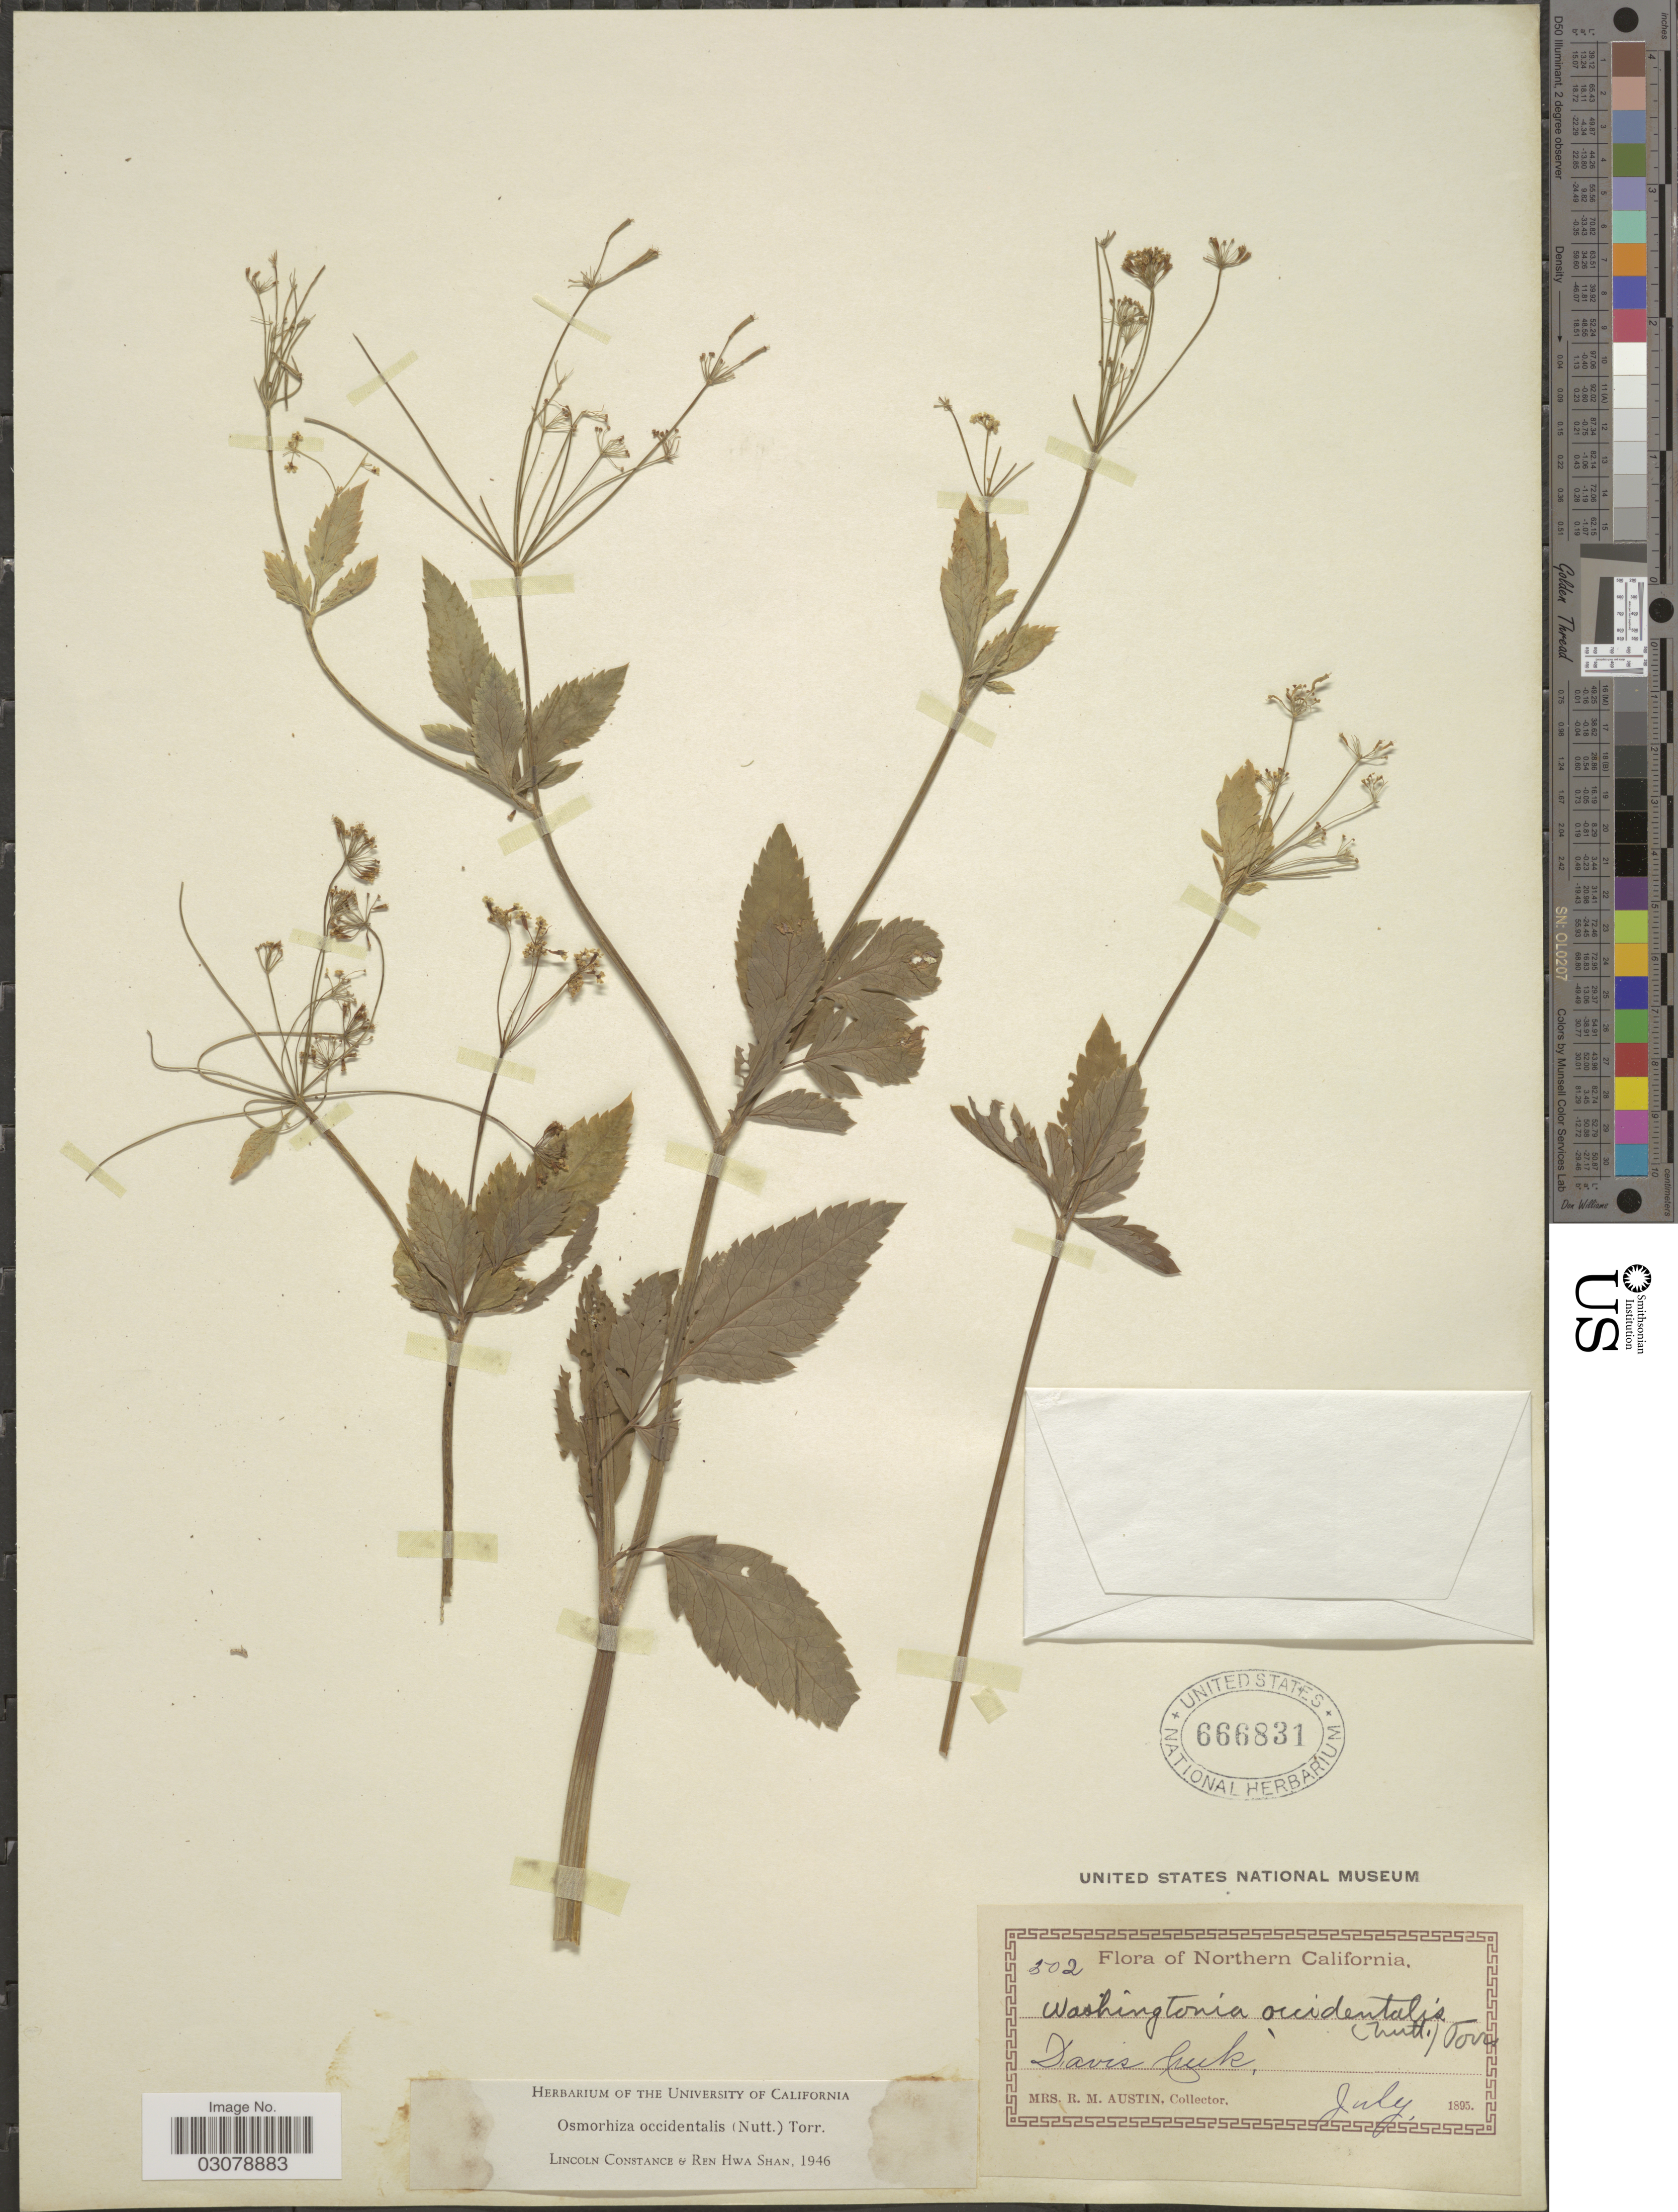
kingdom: Plantae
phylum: Tracheophyta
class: Magnoliopsida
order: Apiales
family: Apiaceae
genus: Osmorhiza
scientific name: Osmorhiza occidentalis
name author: (Nutt.) Torr.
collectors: R. Austin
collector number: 502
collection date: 1895-07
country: United States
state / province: California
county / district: Modoc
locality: Northern California, Davis Creek.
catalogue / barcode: US 666831